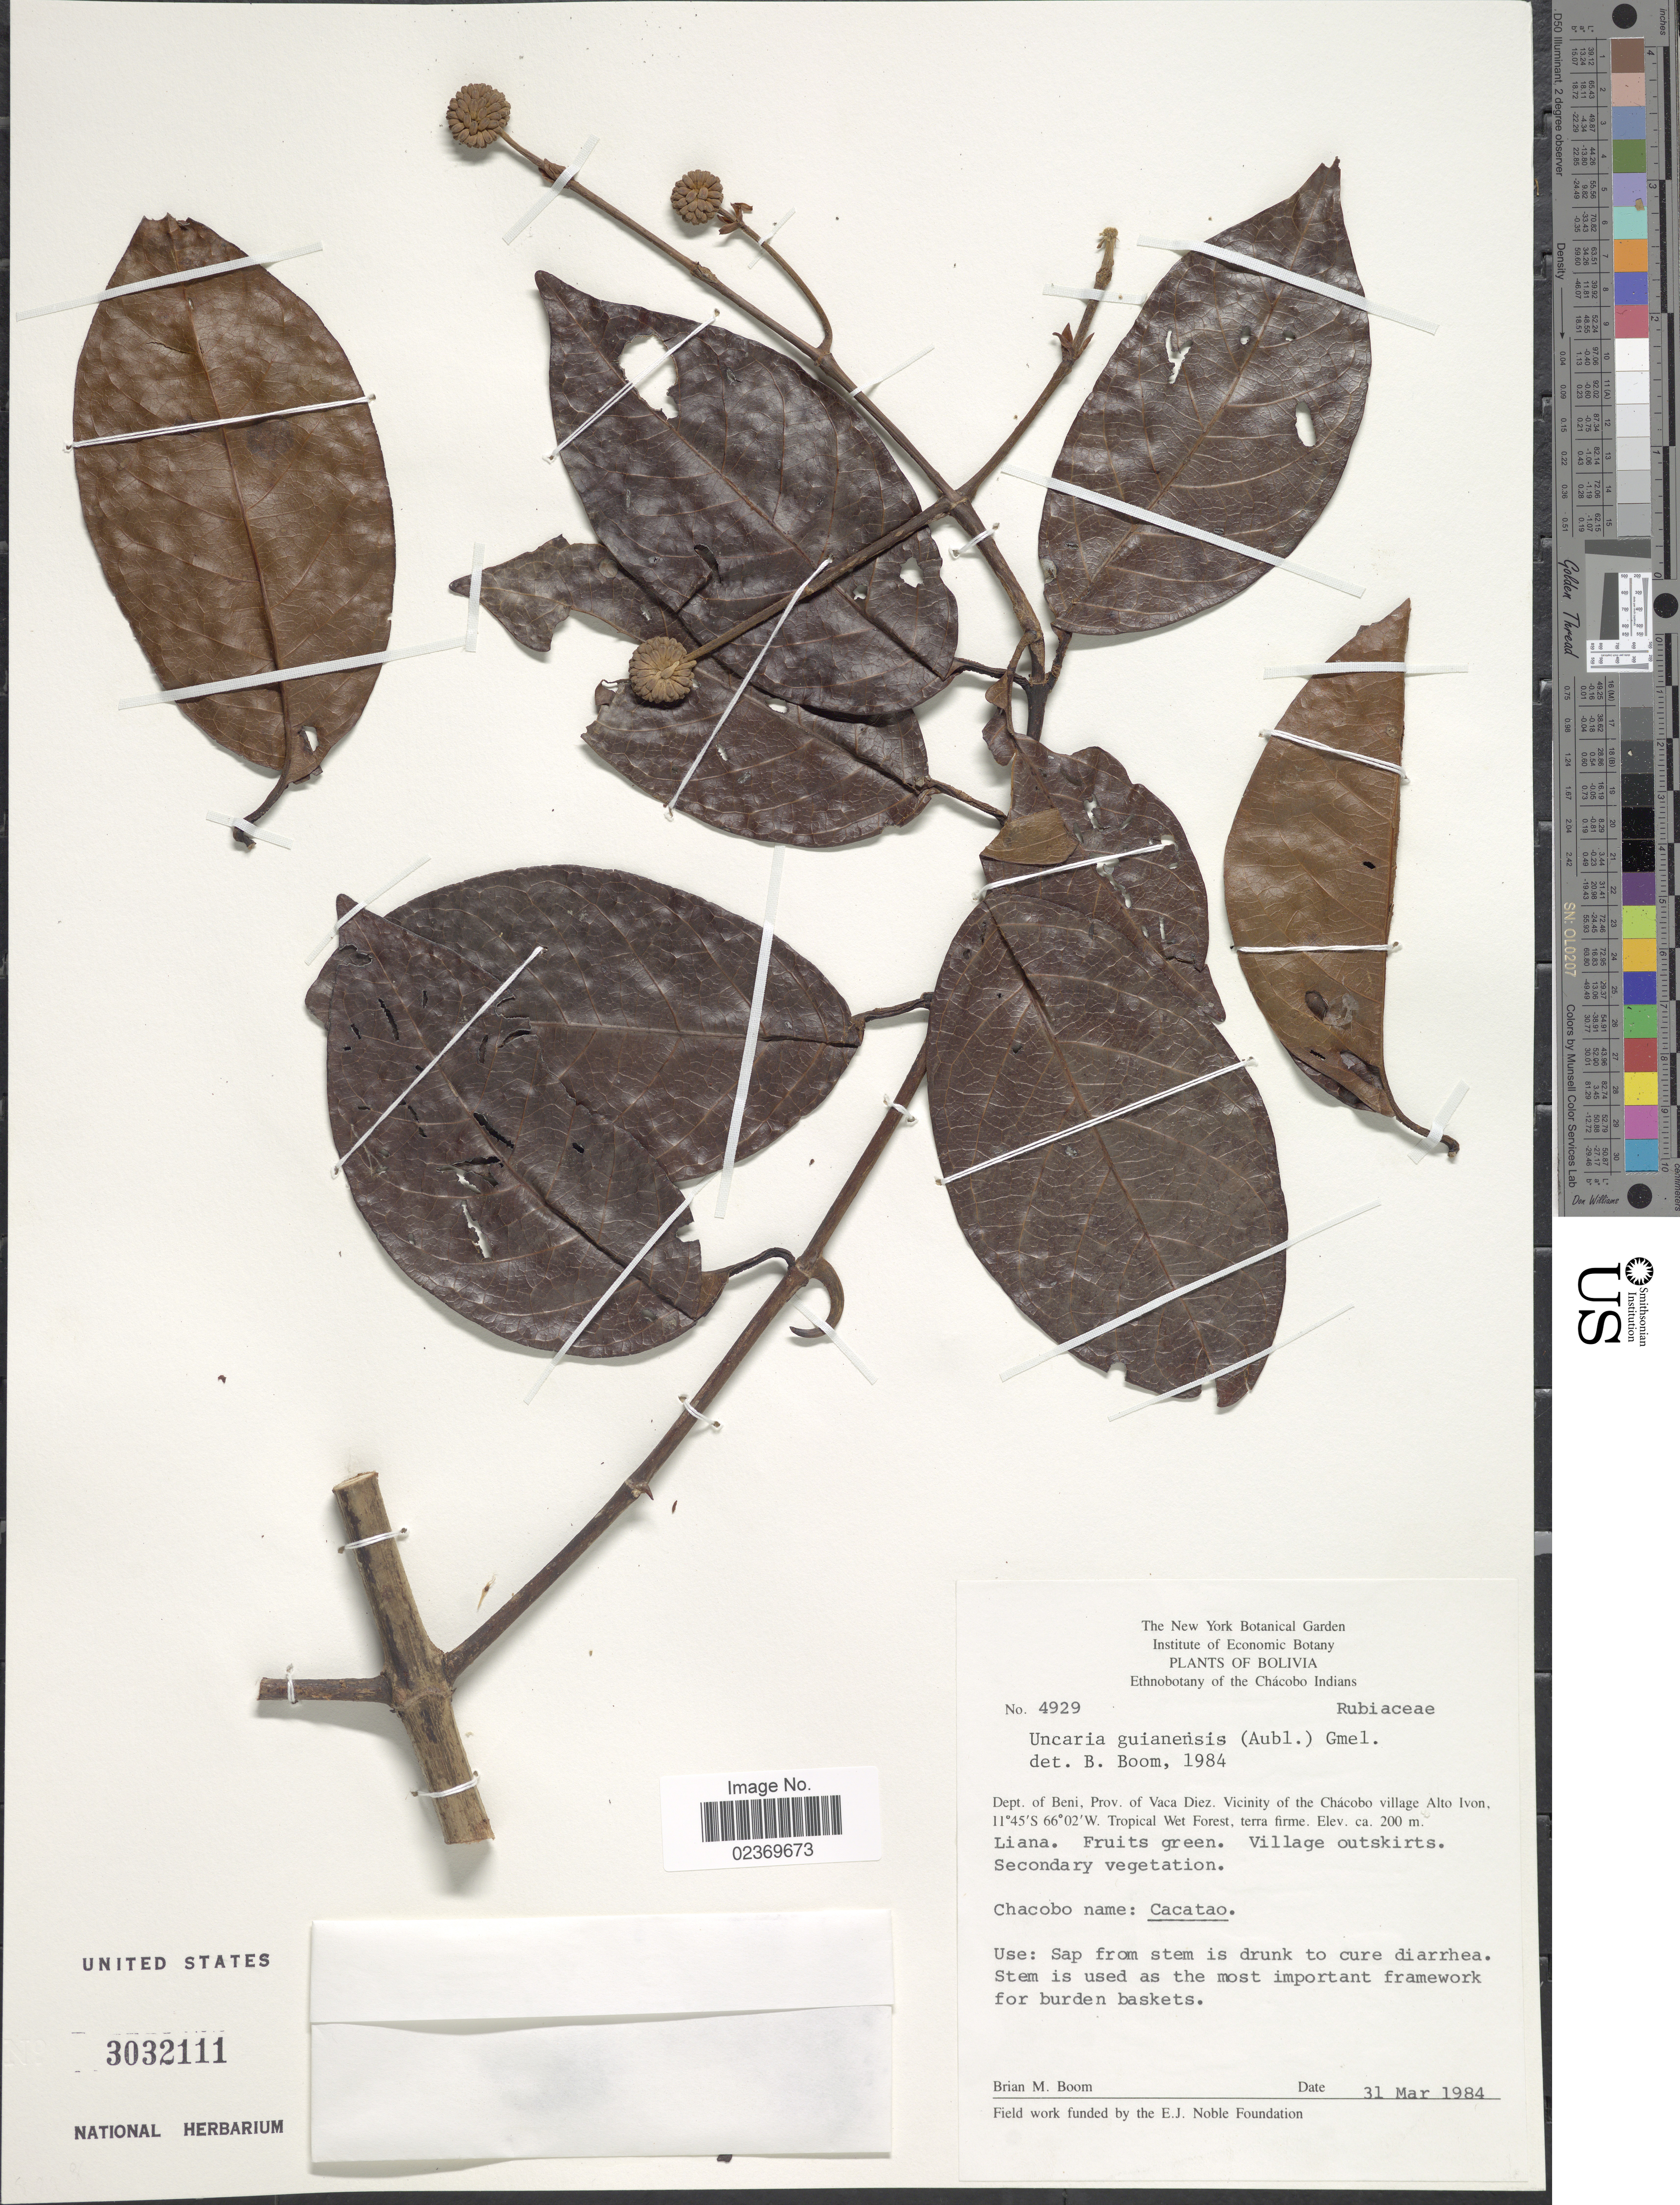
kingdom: Plantae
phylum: Tracheophyta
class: Magnoliopsida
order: Gentianales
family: Rubiaceae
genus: Uncaria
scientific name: Uncaria guianensis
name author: (Aubl.) J.F. Gmel.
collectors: B. M. Boom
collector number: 4929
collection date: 1984-03-31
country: Bolivia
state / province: Beni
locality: Prov. of Vaca Diez. Vicinity of the Chacobo village Alto Ivon, Tropical Wet Forest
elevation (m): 200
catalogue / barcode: US 3032111